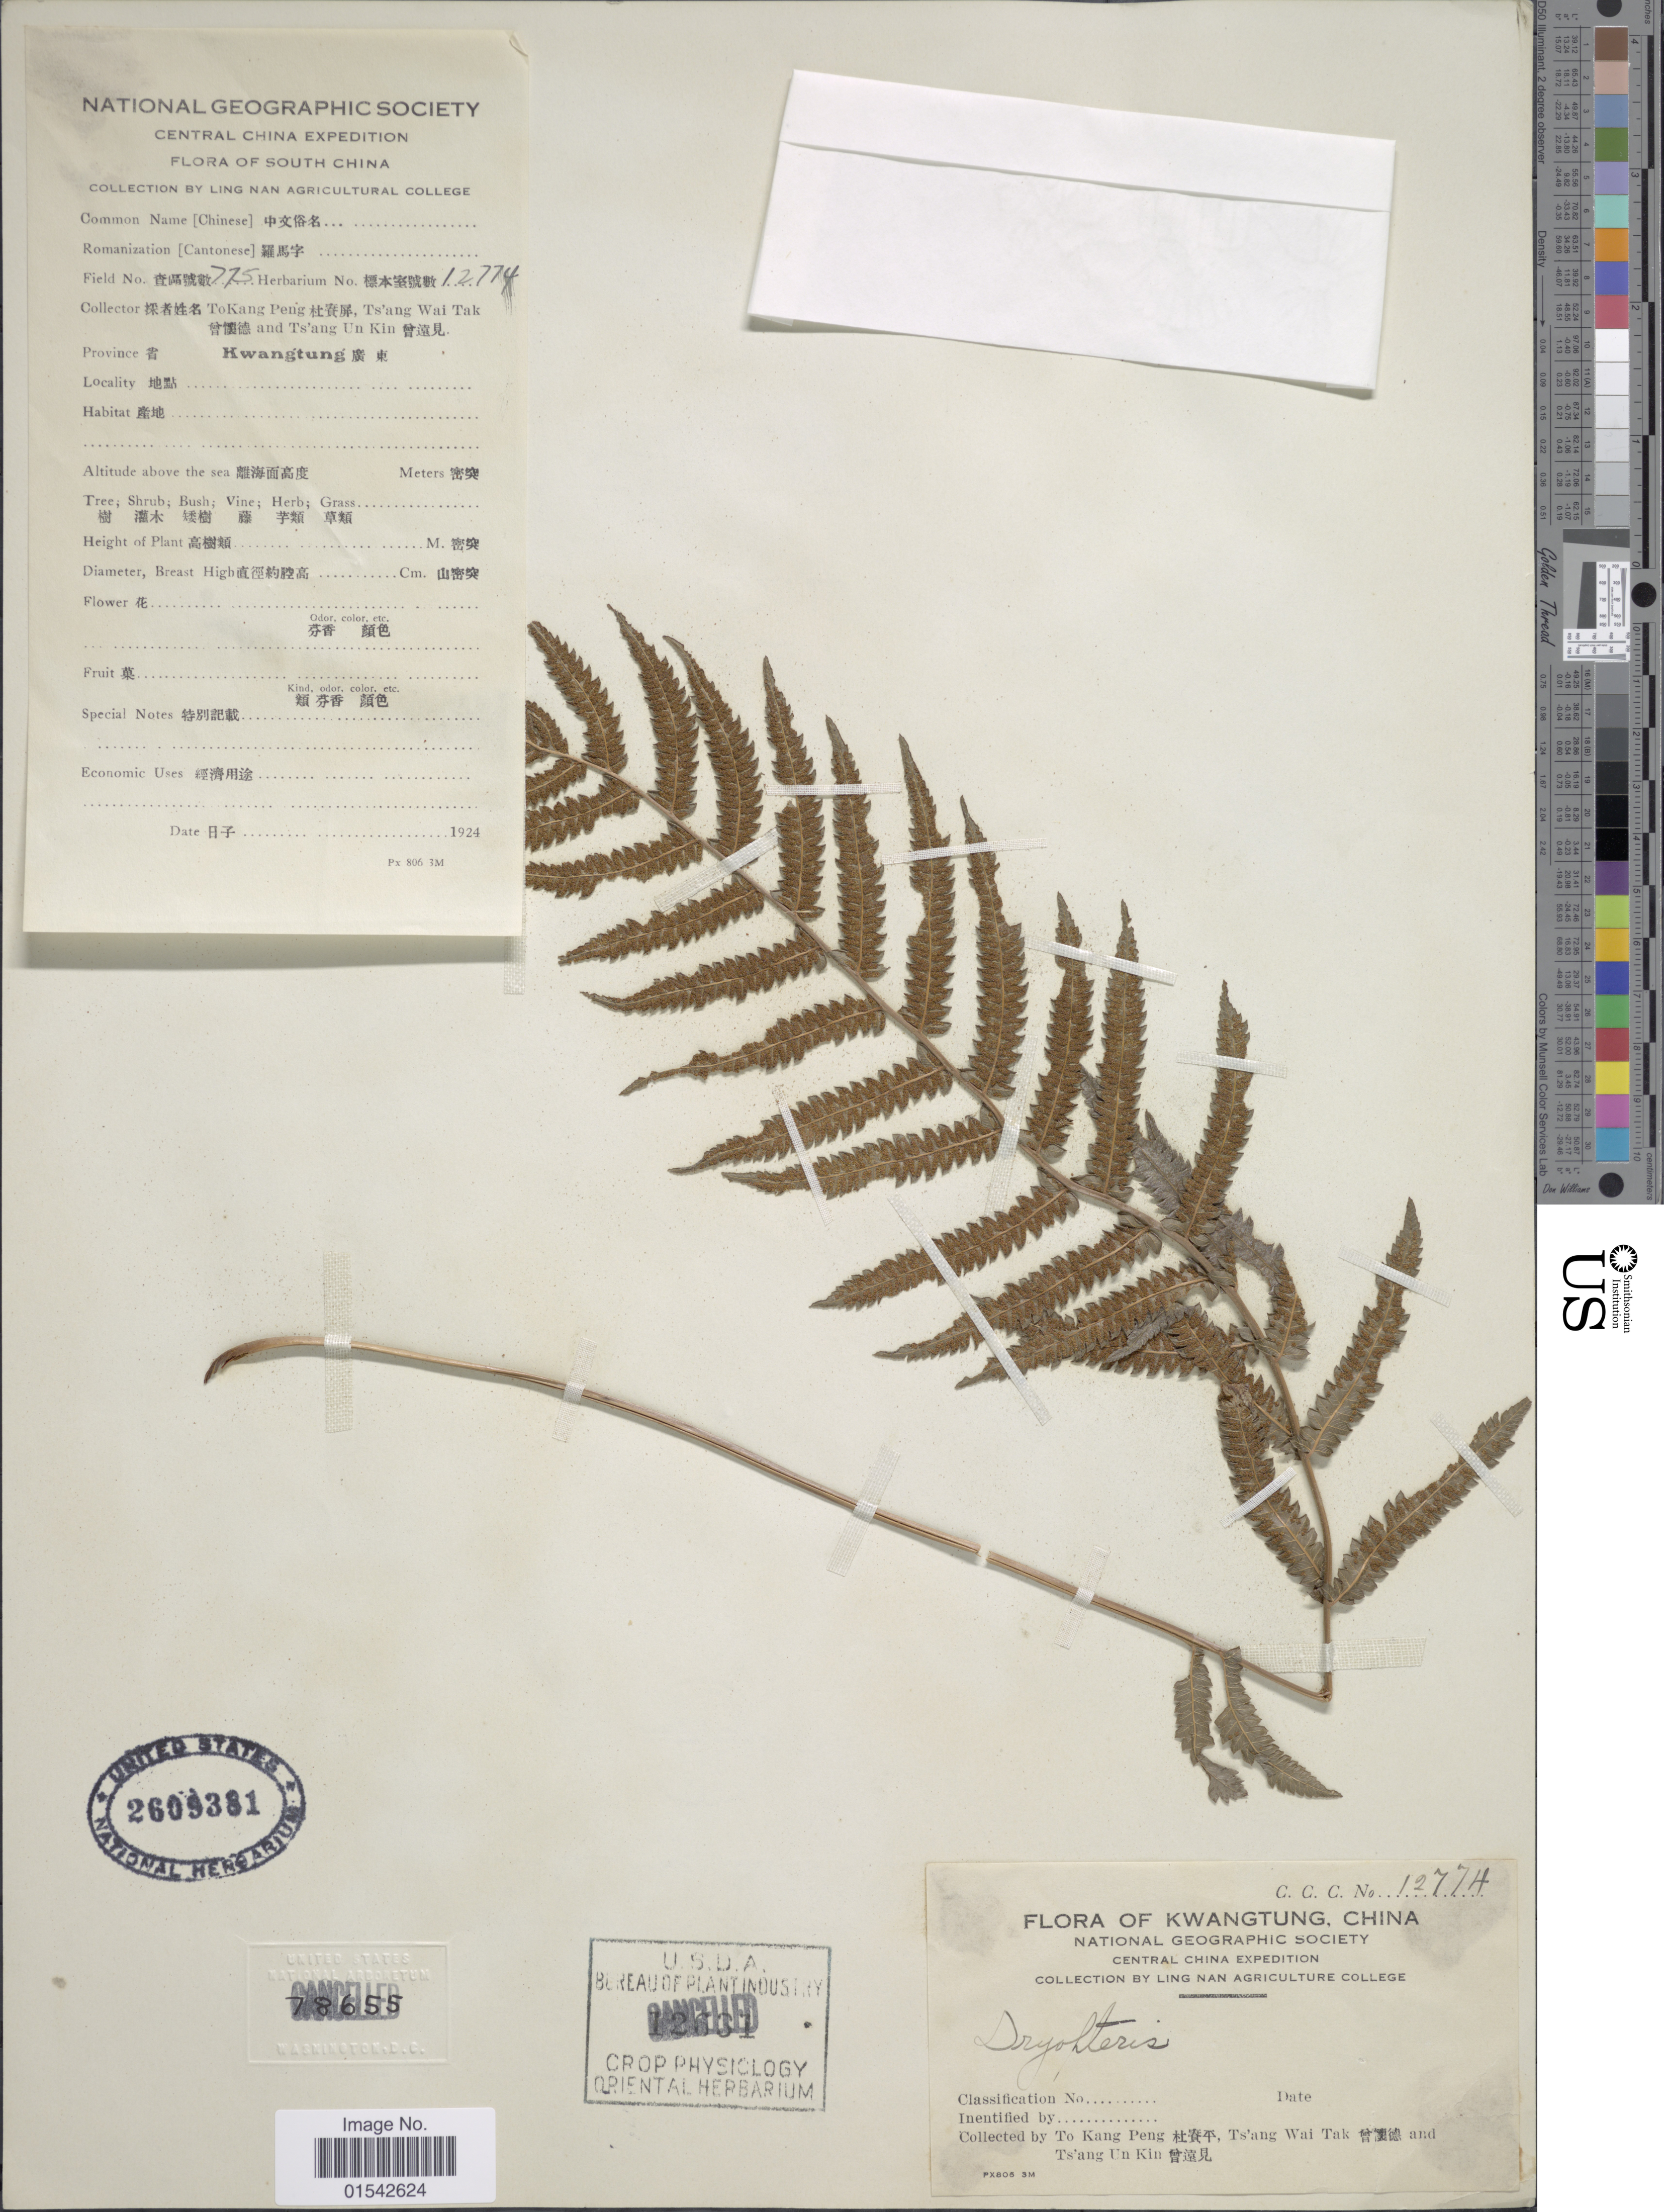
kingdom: Plantae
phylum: Tracheophyta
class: Polypodiopsida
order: Polypodiales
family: Thelypteridaceae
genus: Cyclosorus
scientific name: Cyclosorus sp.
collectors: T. K. Peng, T. Tak & T. Kin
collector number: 775/12774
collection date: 1924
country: China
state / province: Guangdong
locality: Kwangtung, South China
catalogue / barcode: US 2609381